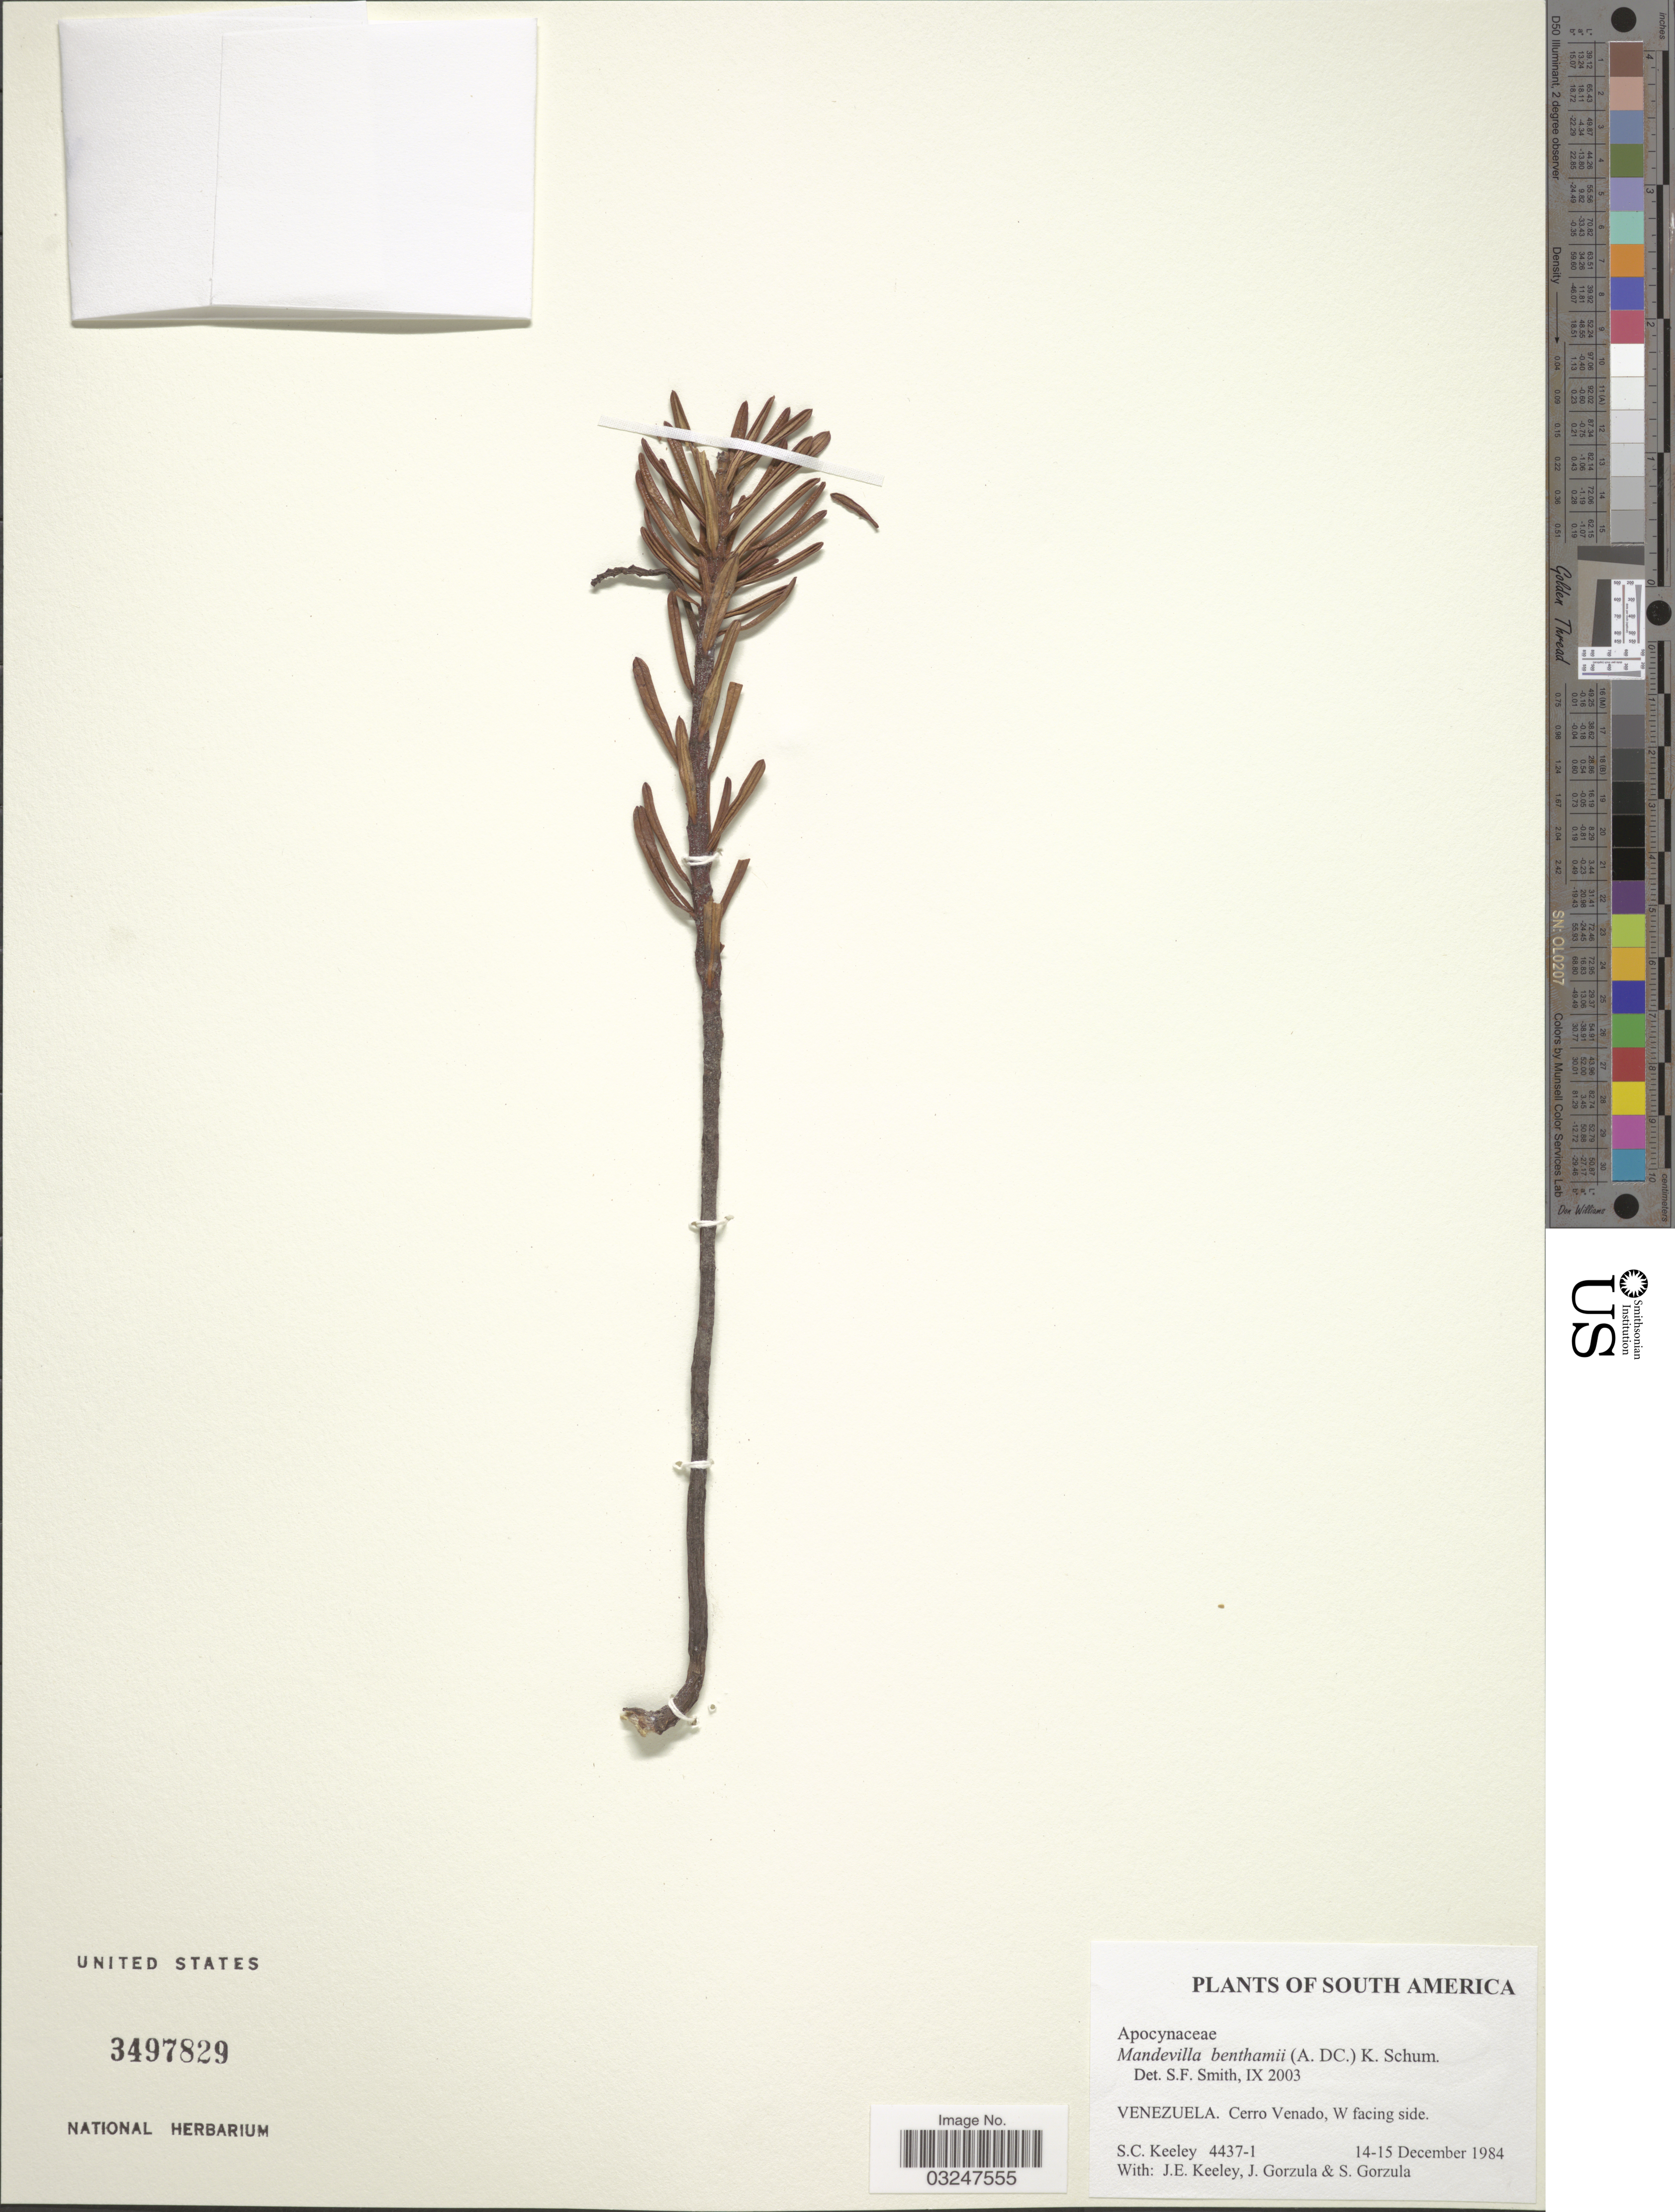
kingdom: Plantae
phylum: Tracheophyta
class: Magnoliopsida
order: Gentianales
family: Apocynaceae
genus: Mandevilla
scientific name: Mandevilla benthamii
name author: (A. DC.) K. Schum.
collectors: S. C. Keeley, J. E. Keeley, J. Gorzula & S. Gorzula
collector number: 4437-1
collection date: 1984-12-14/1984-12-15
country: Venezuela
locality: Cerro Venado, W facing side.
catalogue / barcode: US 3497829